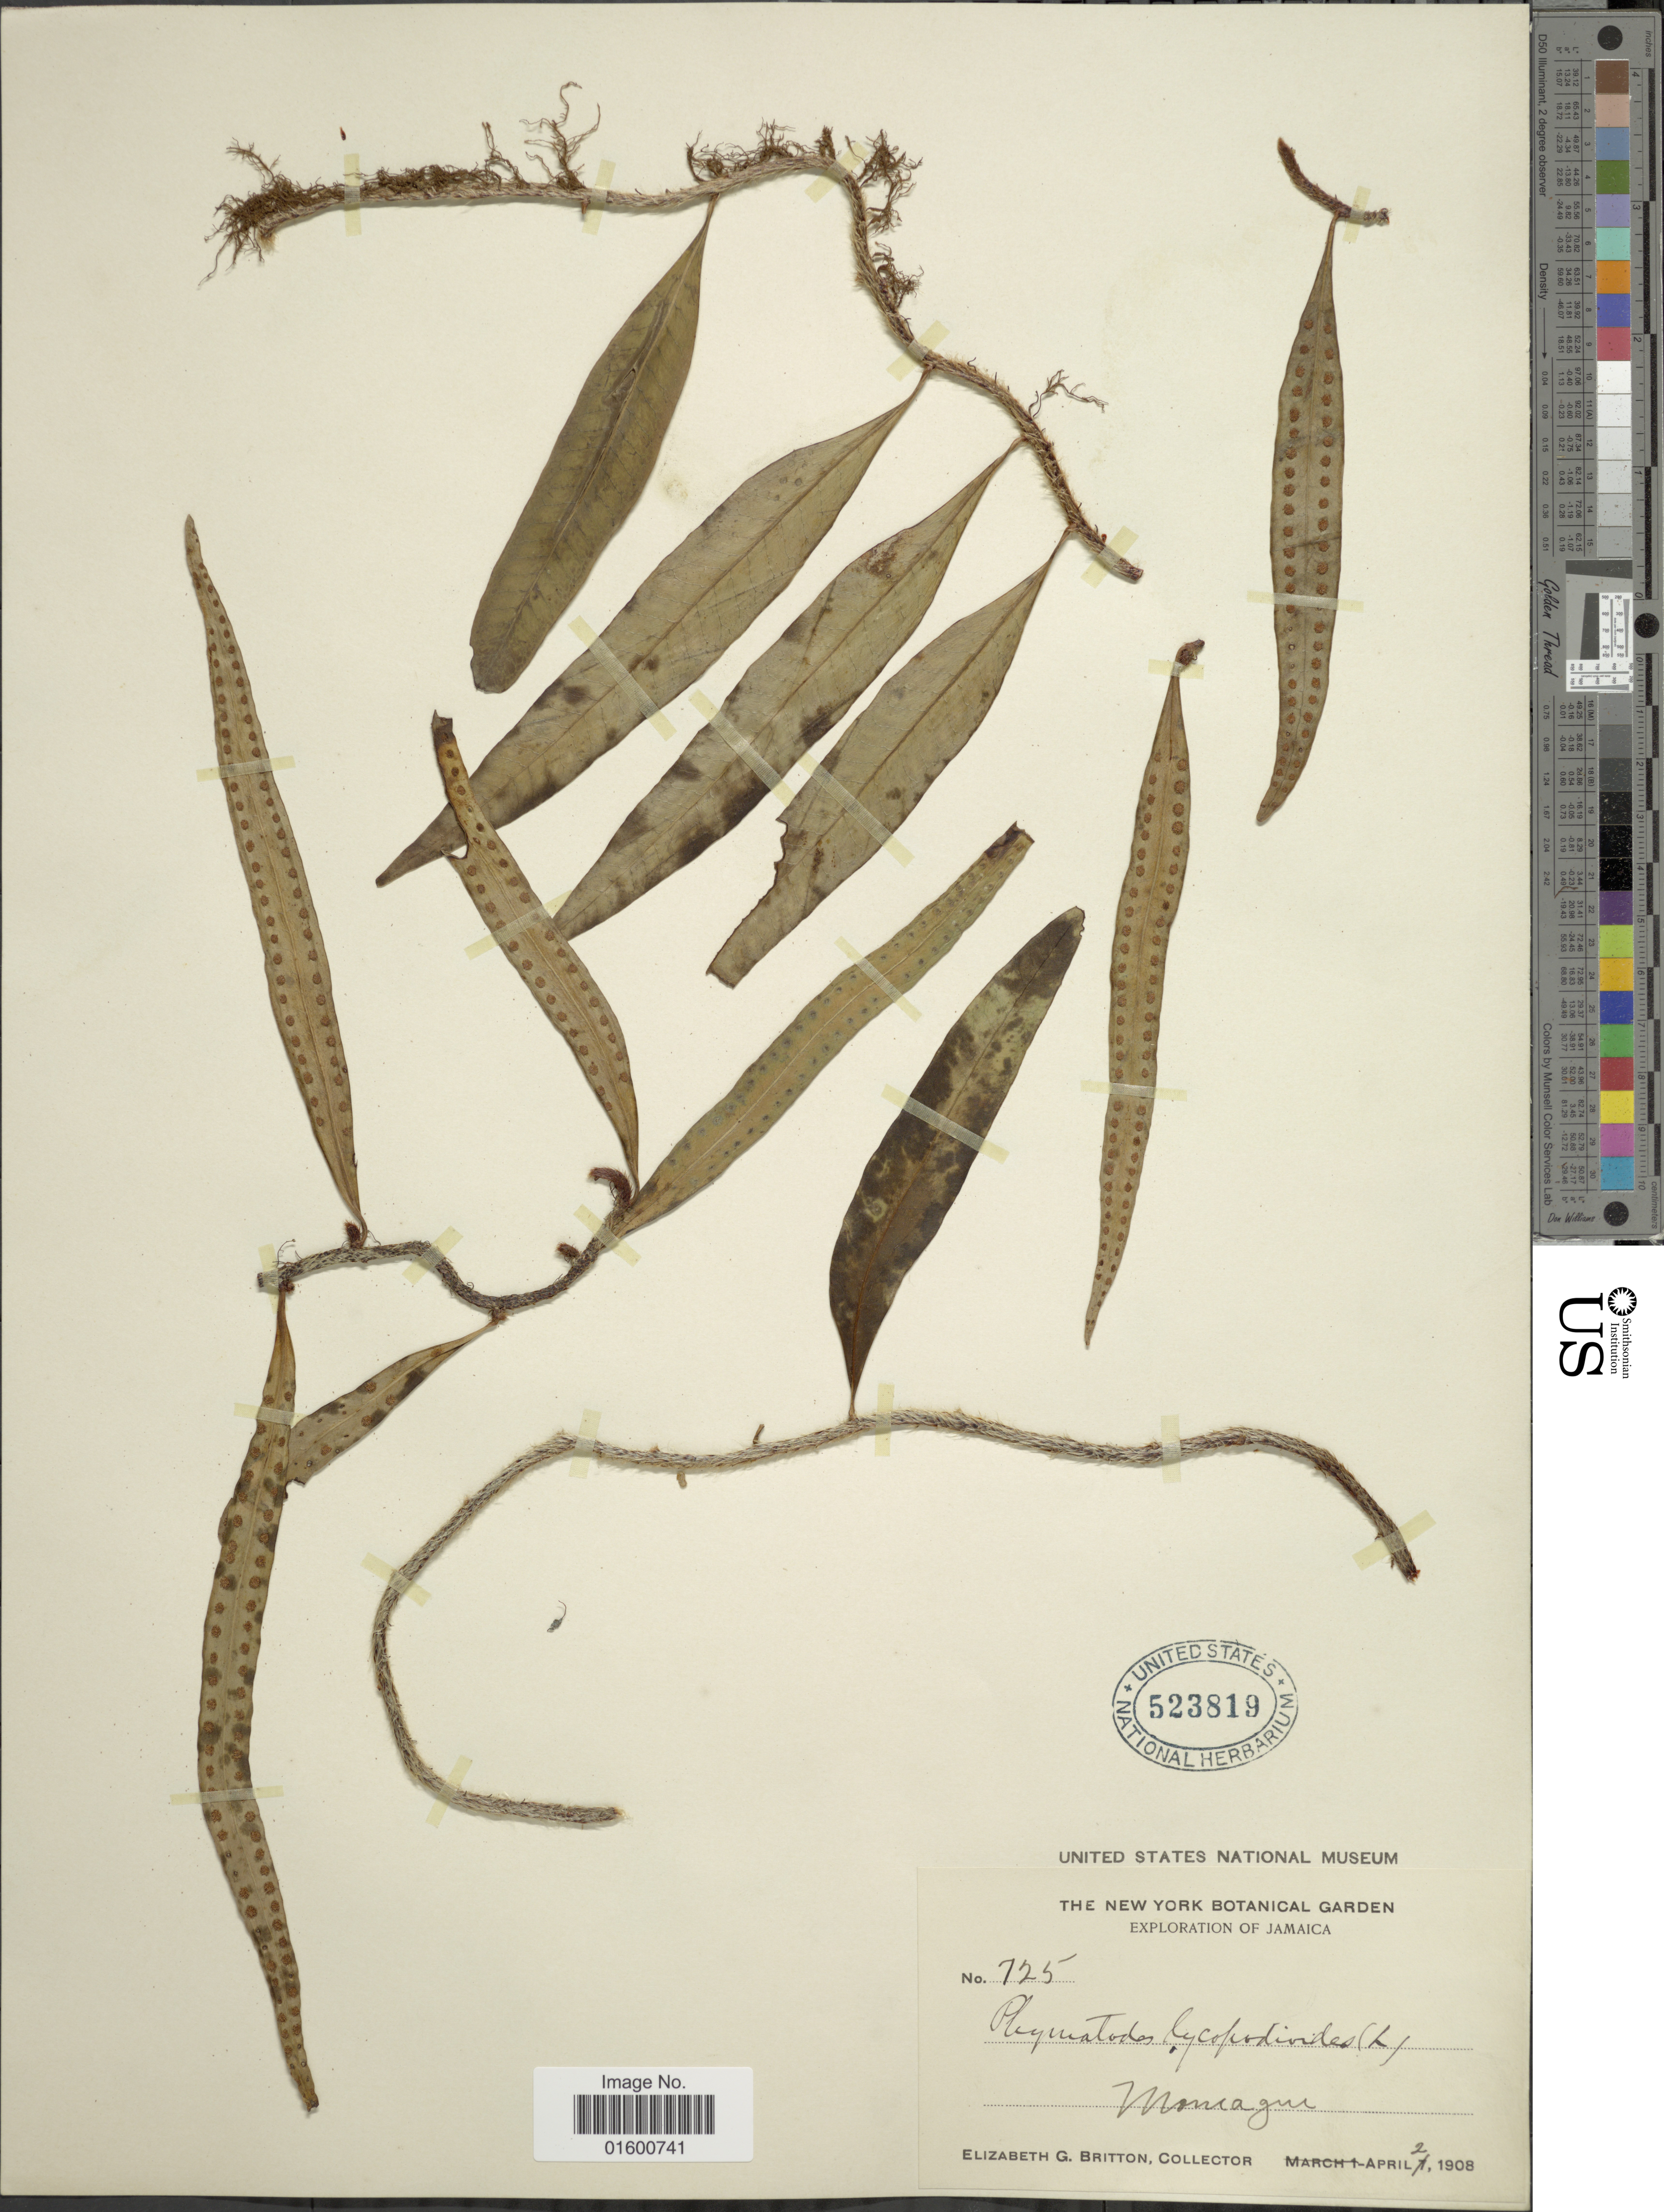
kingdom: Plantae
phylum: Tracheophyta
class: Polypodiopsida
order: Polypodiales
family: Polypodiaceae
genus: Microgramma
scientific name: Microgramma lycopodioides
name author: (L.) Copel.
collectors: E. G. Britton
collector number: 725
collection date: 1908-04-02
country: Jamaica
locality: Moneague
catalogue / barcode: US 523819